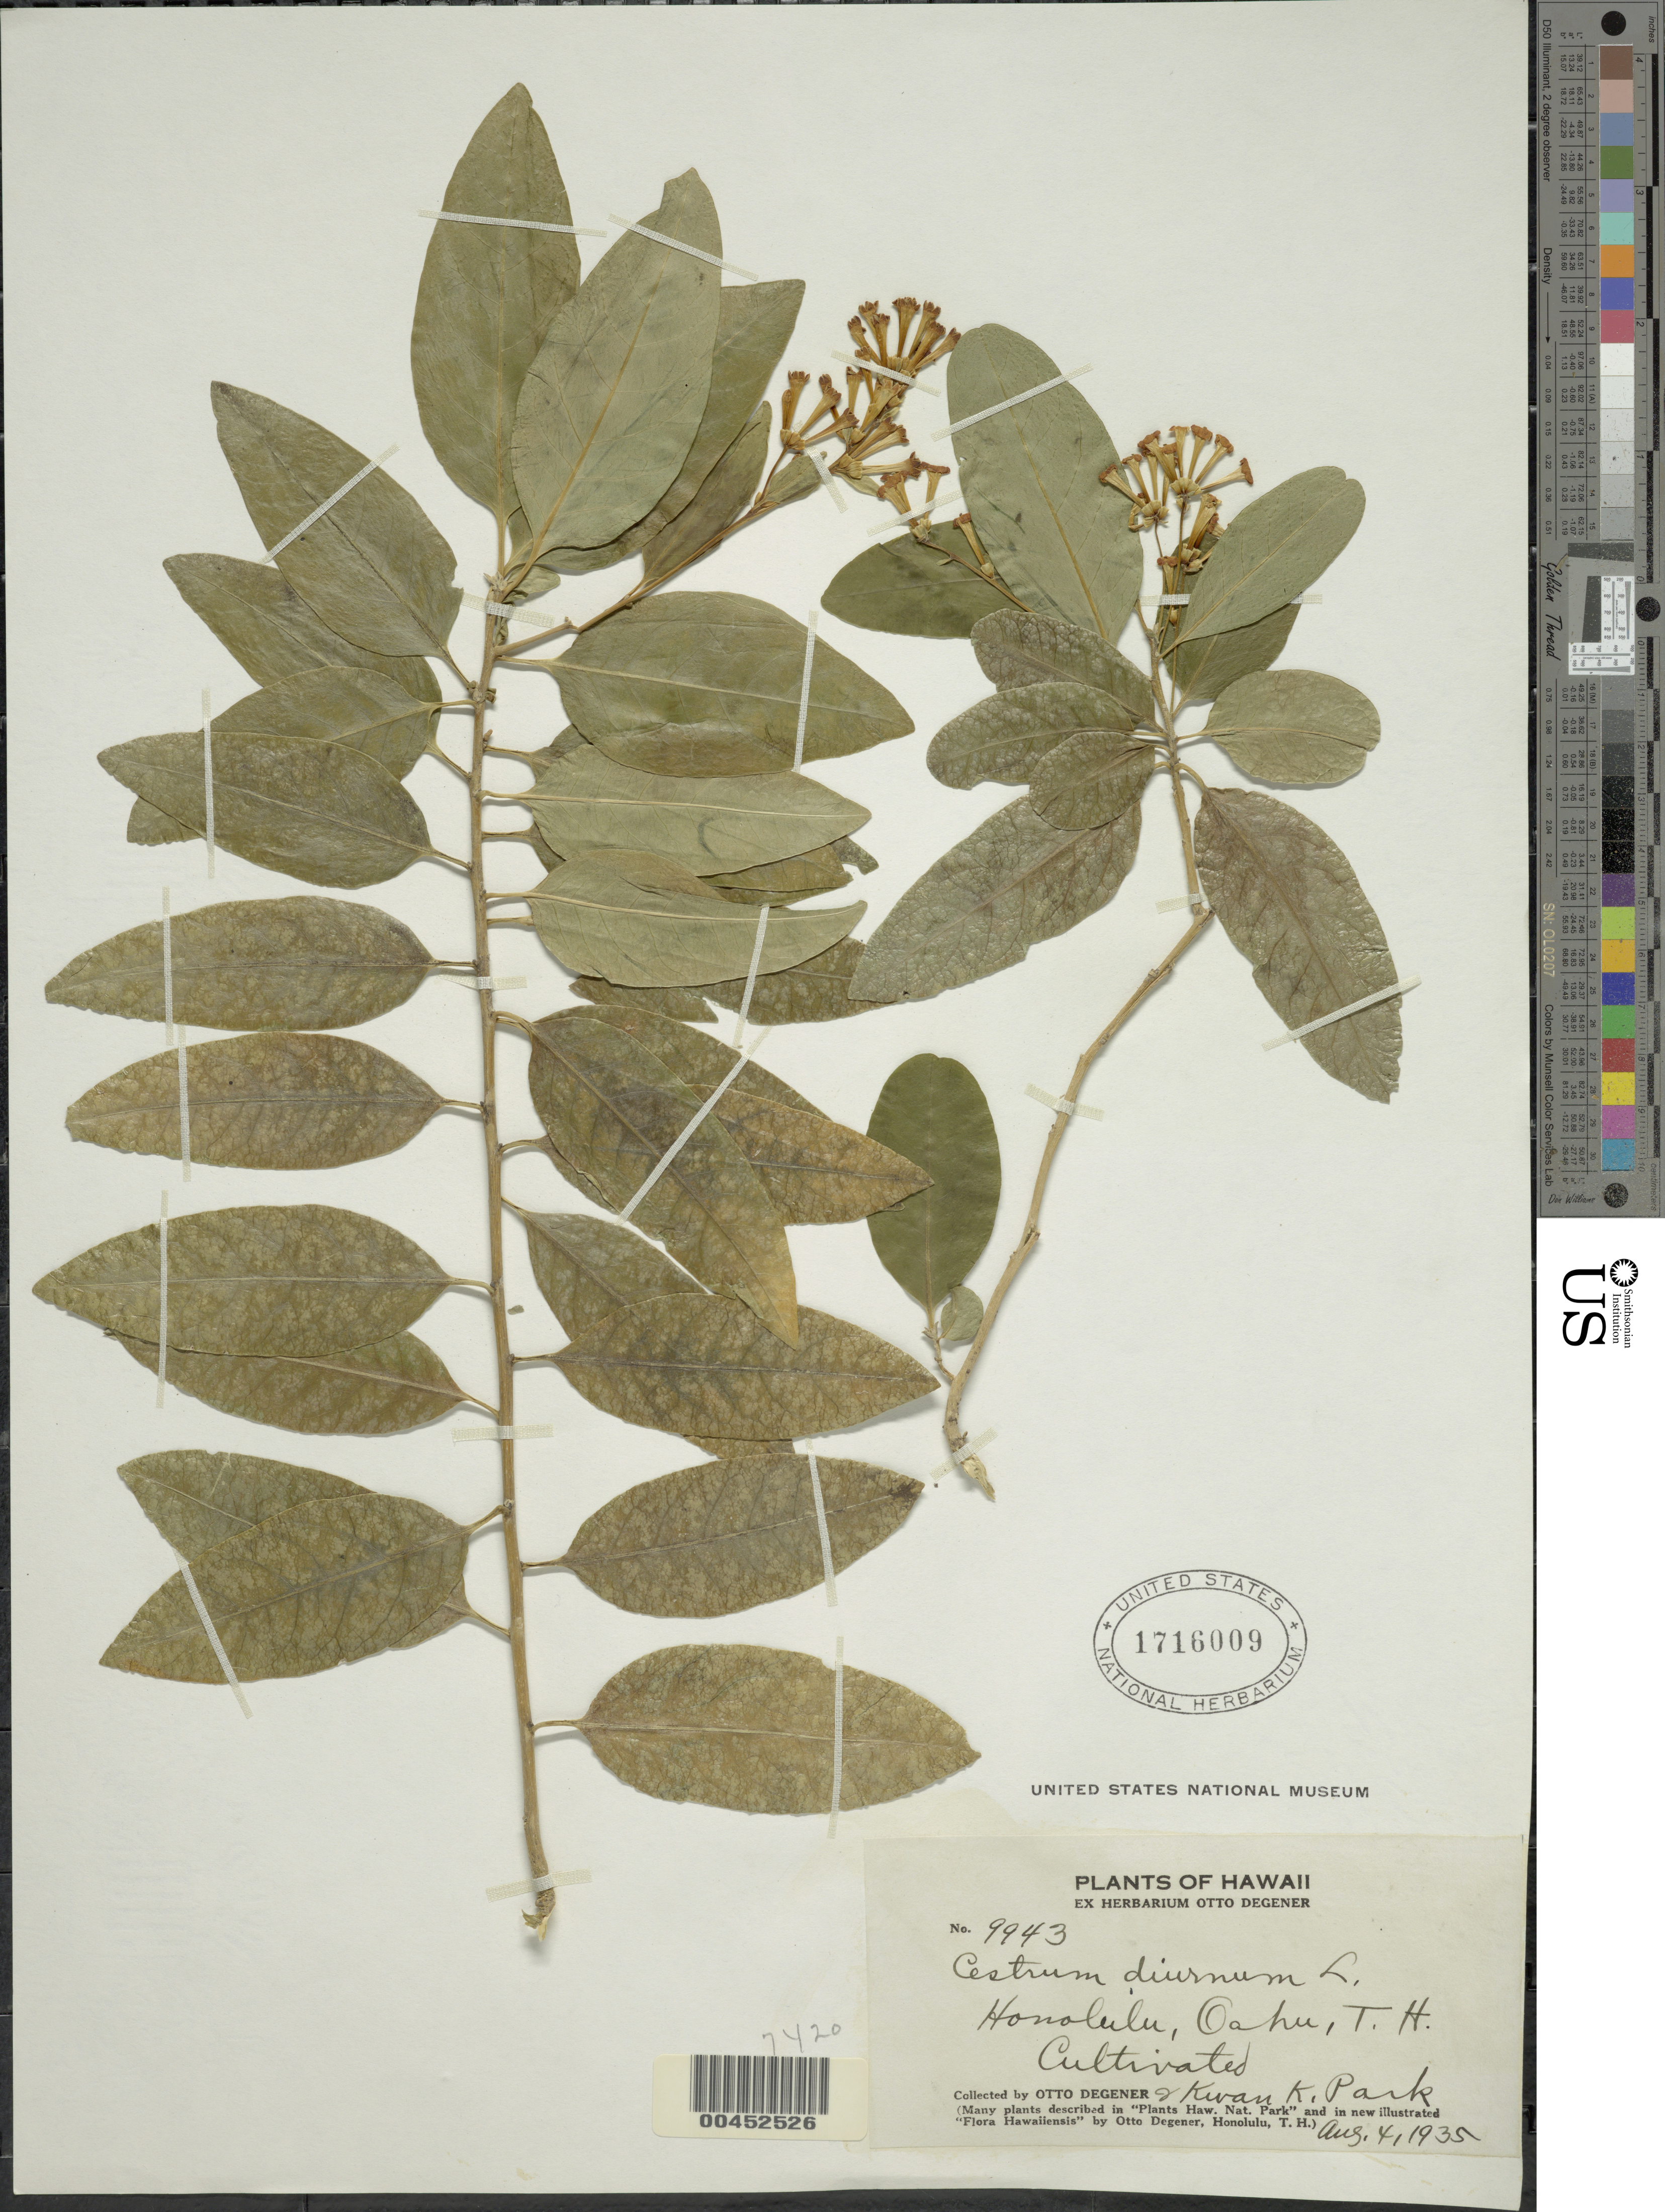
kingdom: Plantae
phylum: Tracheophyta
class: Magnoliopsida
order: Solanales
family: Solanaceae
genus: Cestrum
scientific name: Cestrum diurnum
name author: L.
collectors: O. Degener & K. Park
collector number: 9943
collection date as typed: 4 Aug 1935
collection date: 1935-08-04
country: United States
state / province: Hawaii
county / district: Honolulu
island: Oahu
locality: Honolulu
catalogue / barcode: US 1716009